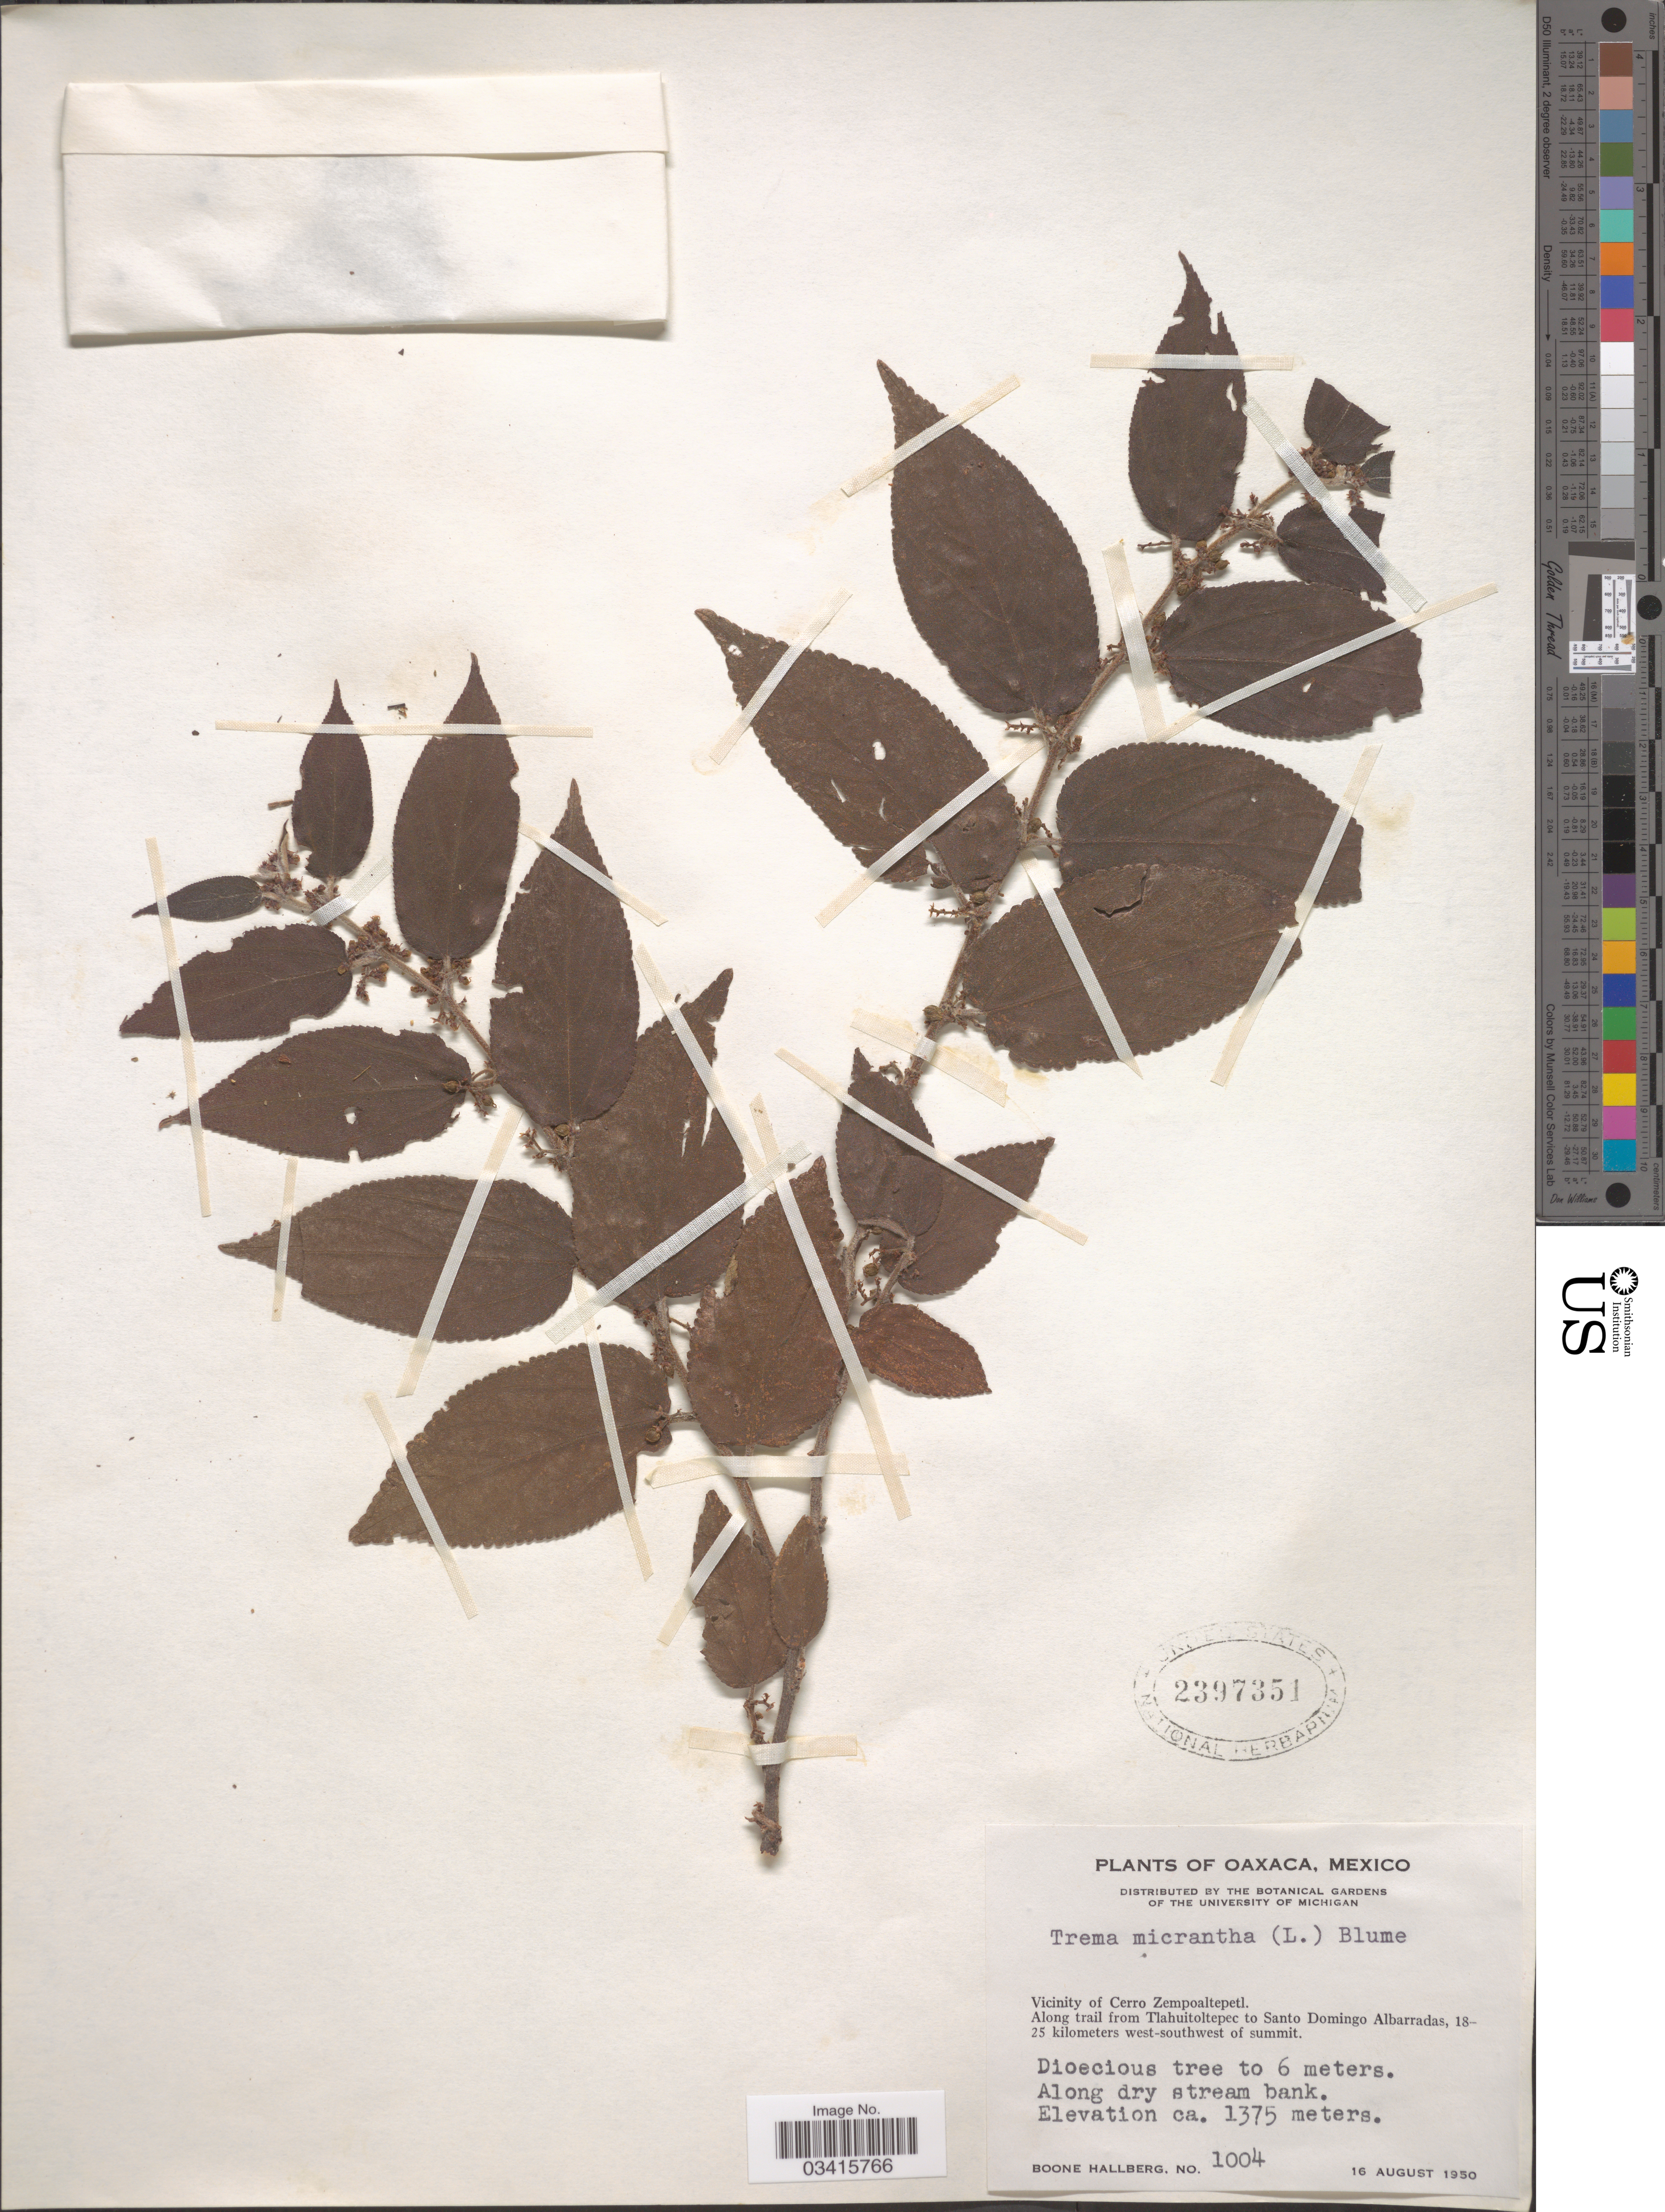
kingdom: Plantae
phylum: Tracheophyta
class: Magnoliopsida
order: Rosales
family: Cannabaceae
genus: Trema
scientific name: Trema micranthum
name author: (L.) Blume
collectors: B. Hallberg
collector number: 1004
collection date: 1950-08-16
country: Mexico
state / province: Oaxaca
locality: Vicinity of Cerro Zempoaltepetl. Along trail from Tlahuitoltepec to Santo Domingo Albarradas, 18-25 kilometers west-southwest of summit.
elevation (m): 1375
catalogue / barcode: US 2397351